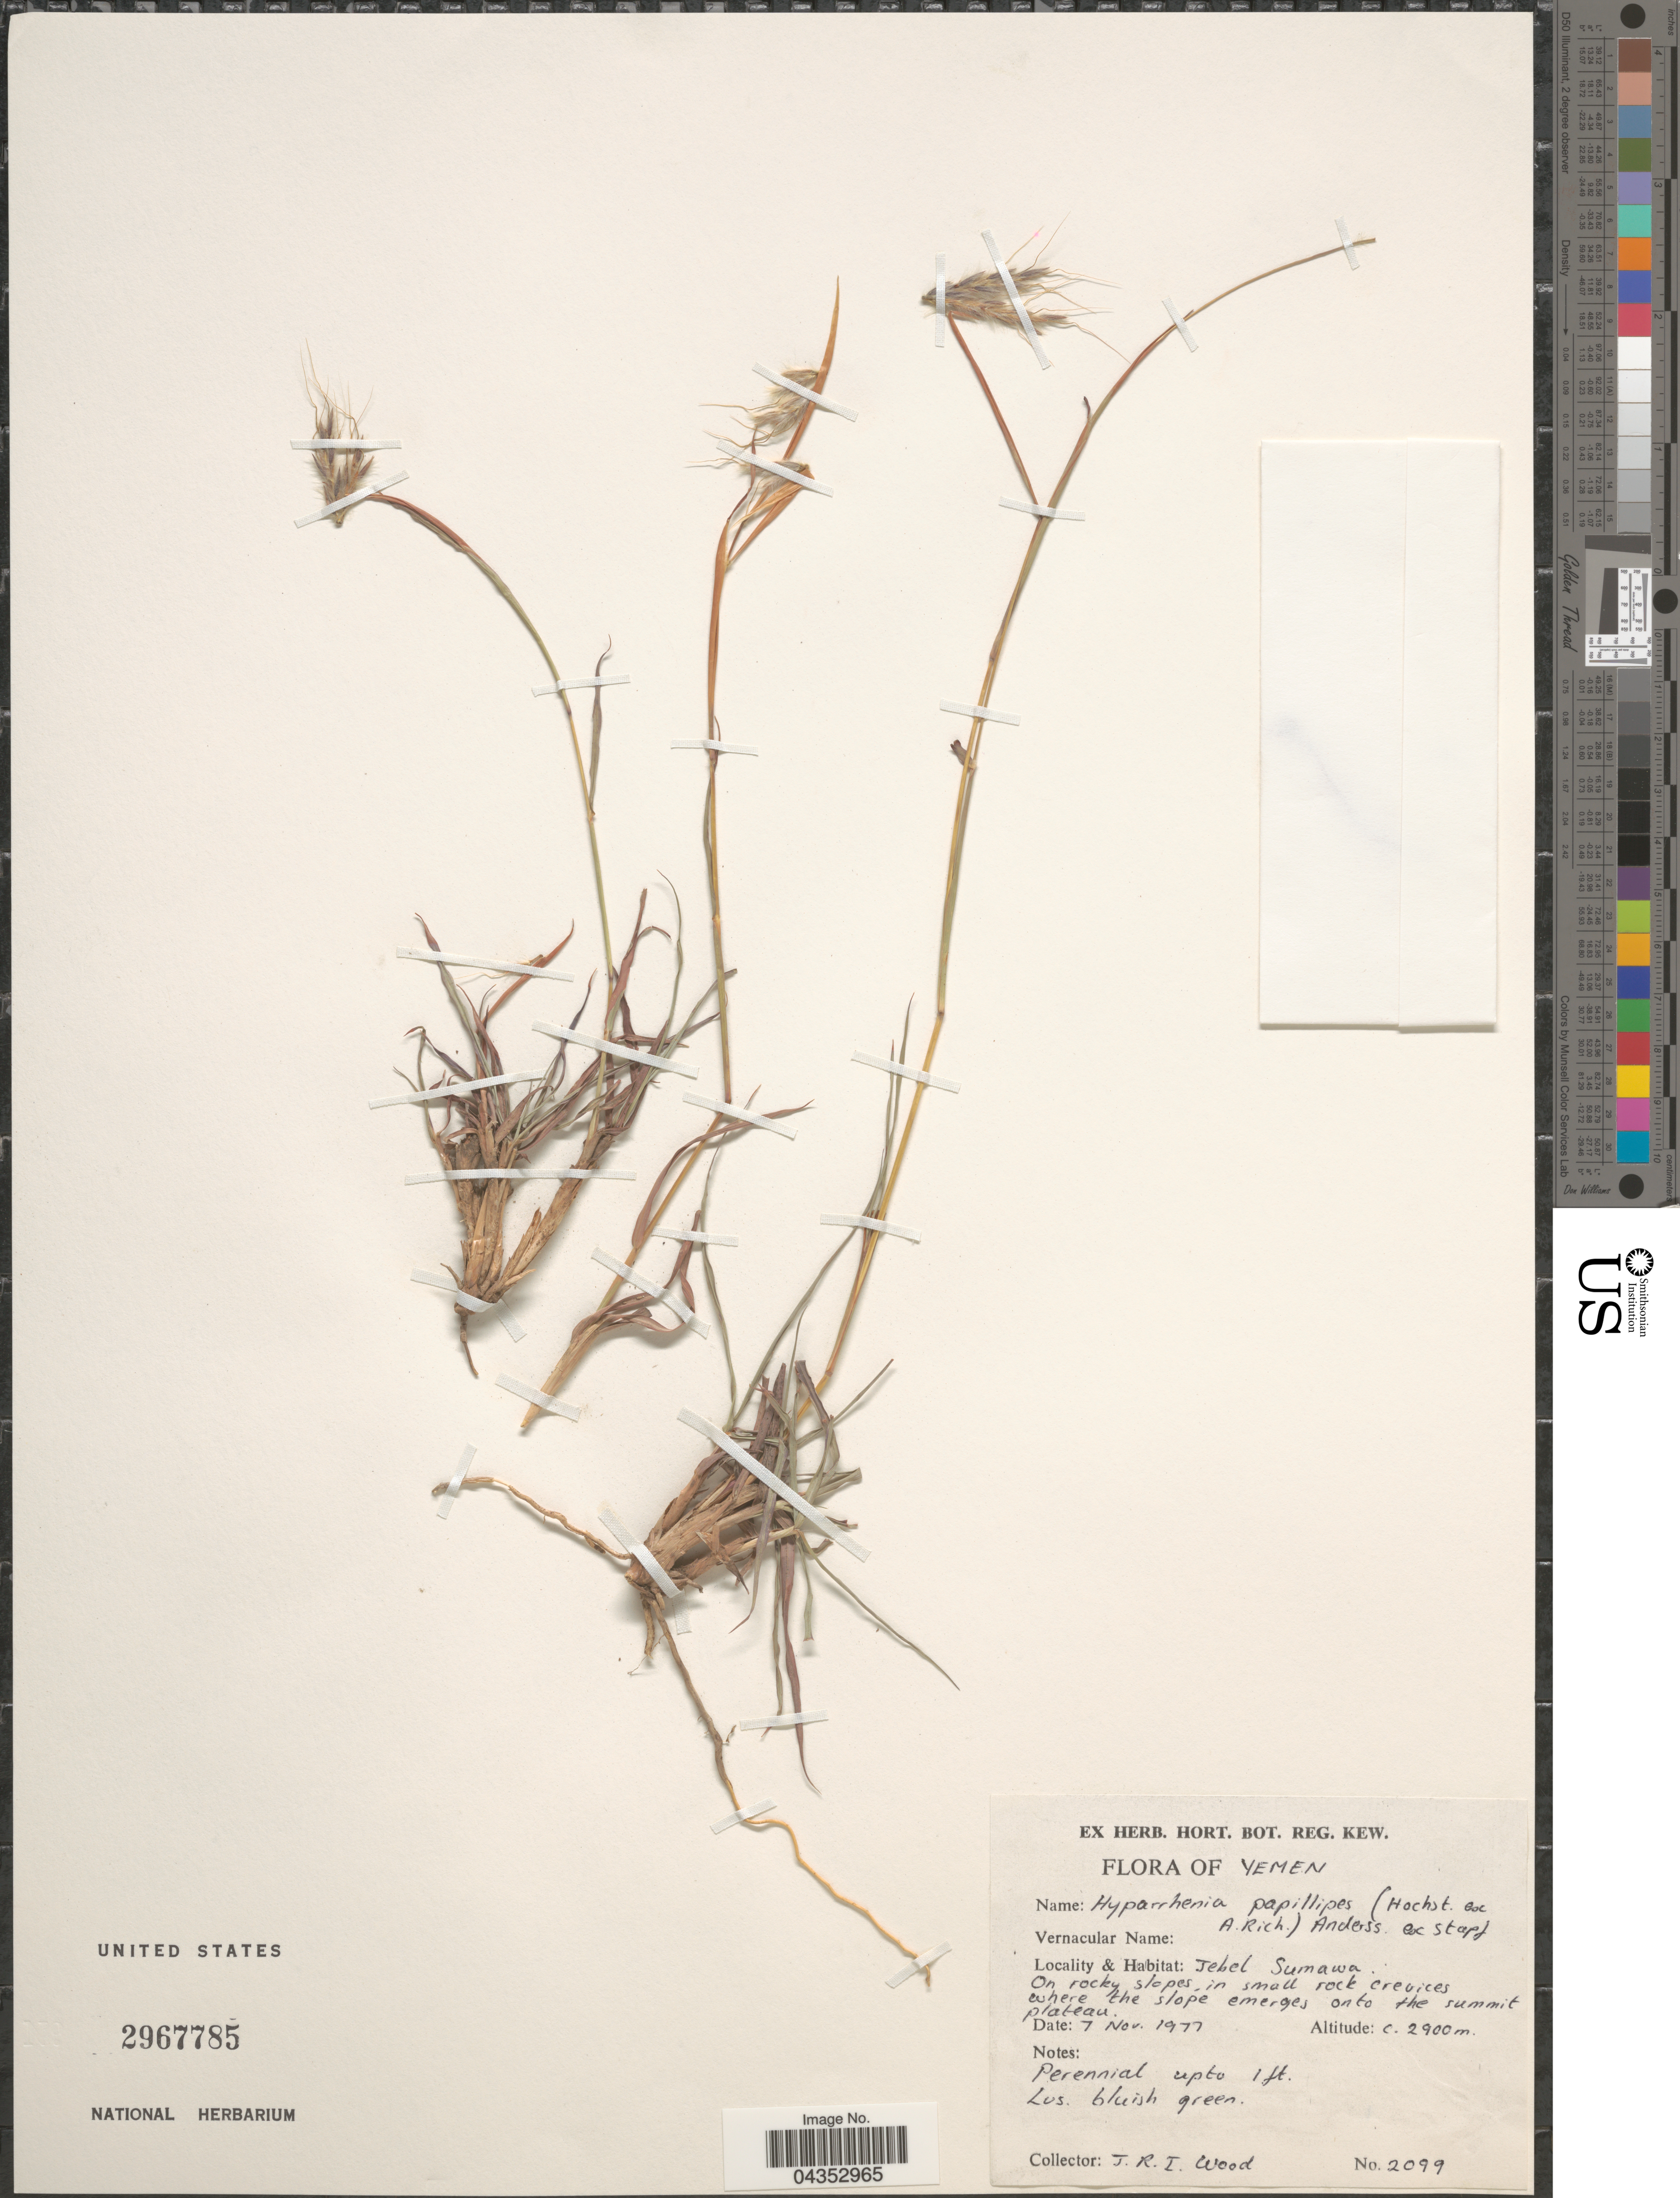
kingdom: Plantae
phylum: Tracheophyta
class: Liliopsida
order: Poales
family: Poaceae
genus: Hyparrhenia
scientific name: Hyparrhenia papillipes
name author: (Hochst. ex A. Rich.) Andersson ex Stapf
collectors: J. R. I. Wood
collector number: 2099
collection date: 1977-11-07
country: Yemen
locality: Jebel Sumawa. On rocky slopes, in small rock crevices where the slope emerges onto the summit plateau.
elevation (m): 2900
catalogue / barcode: US 2967785